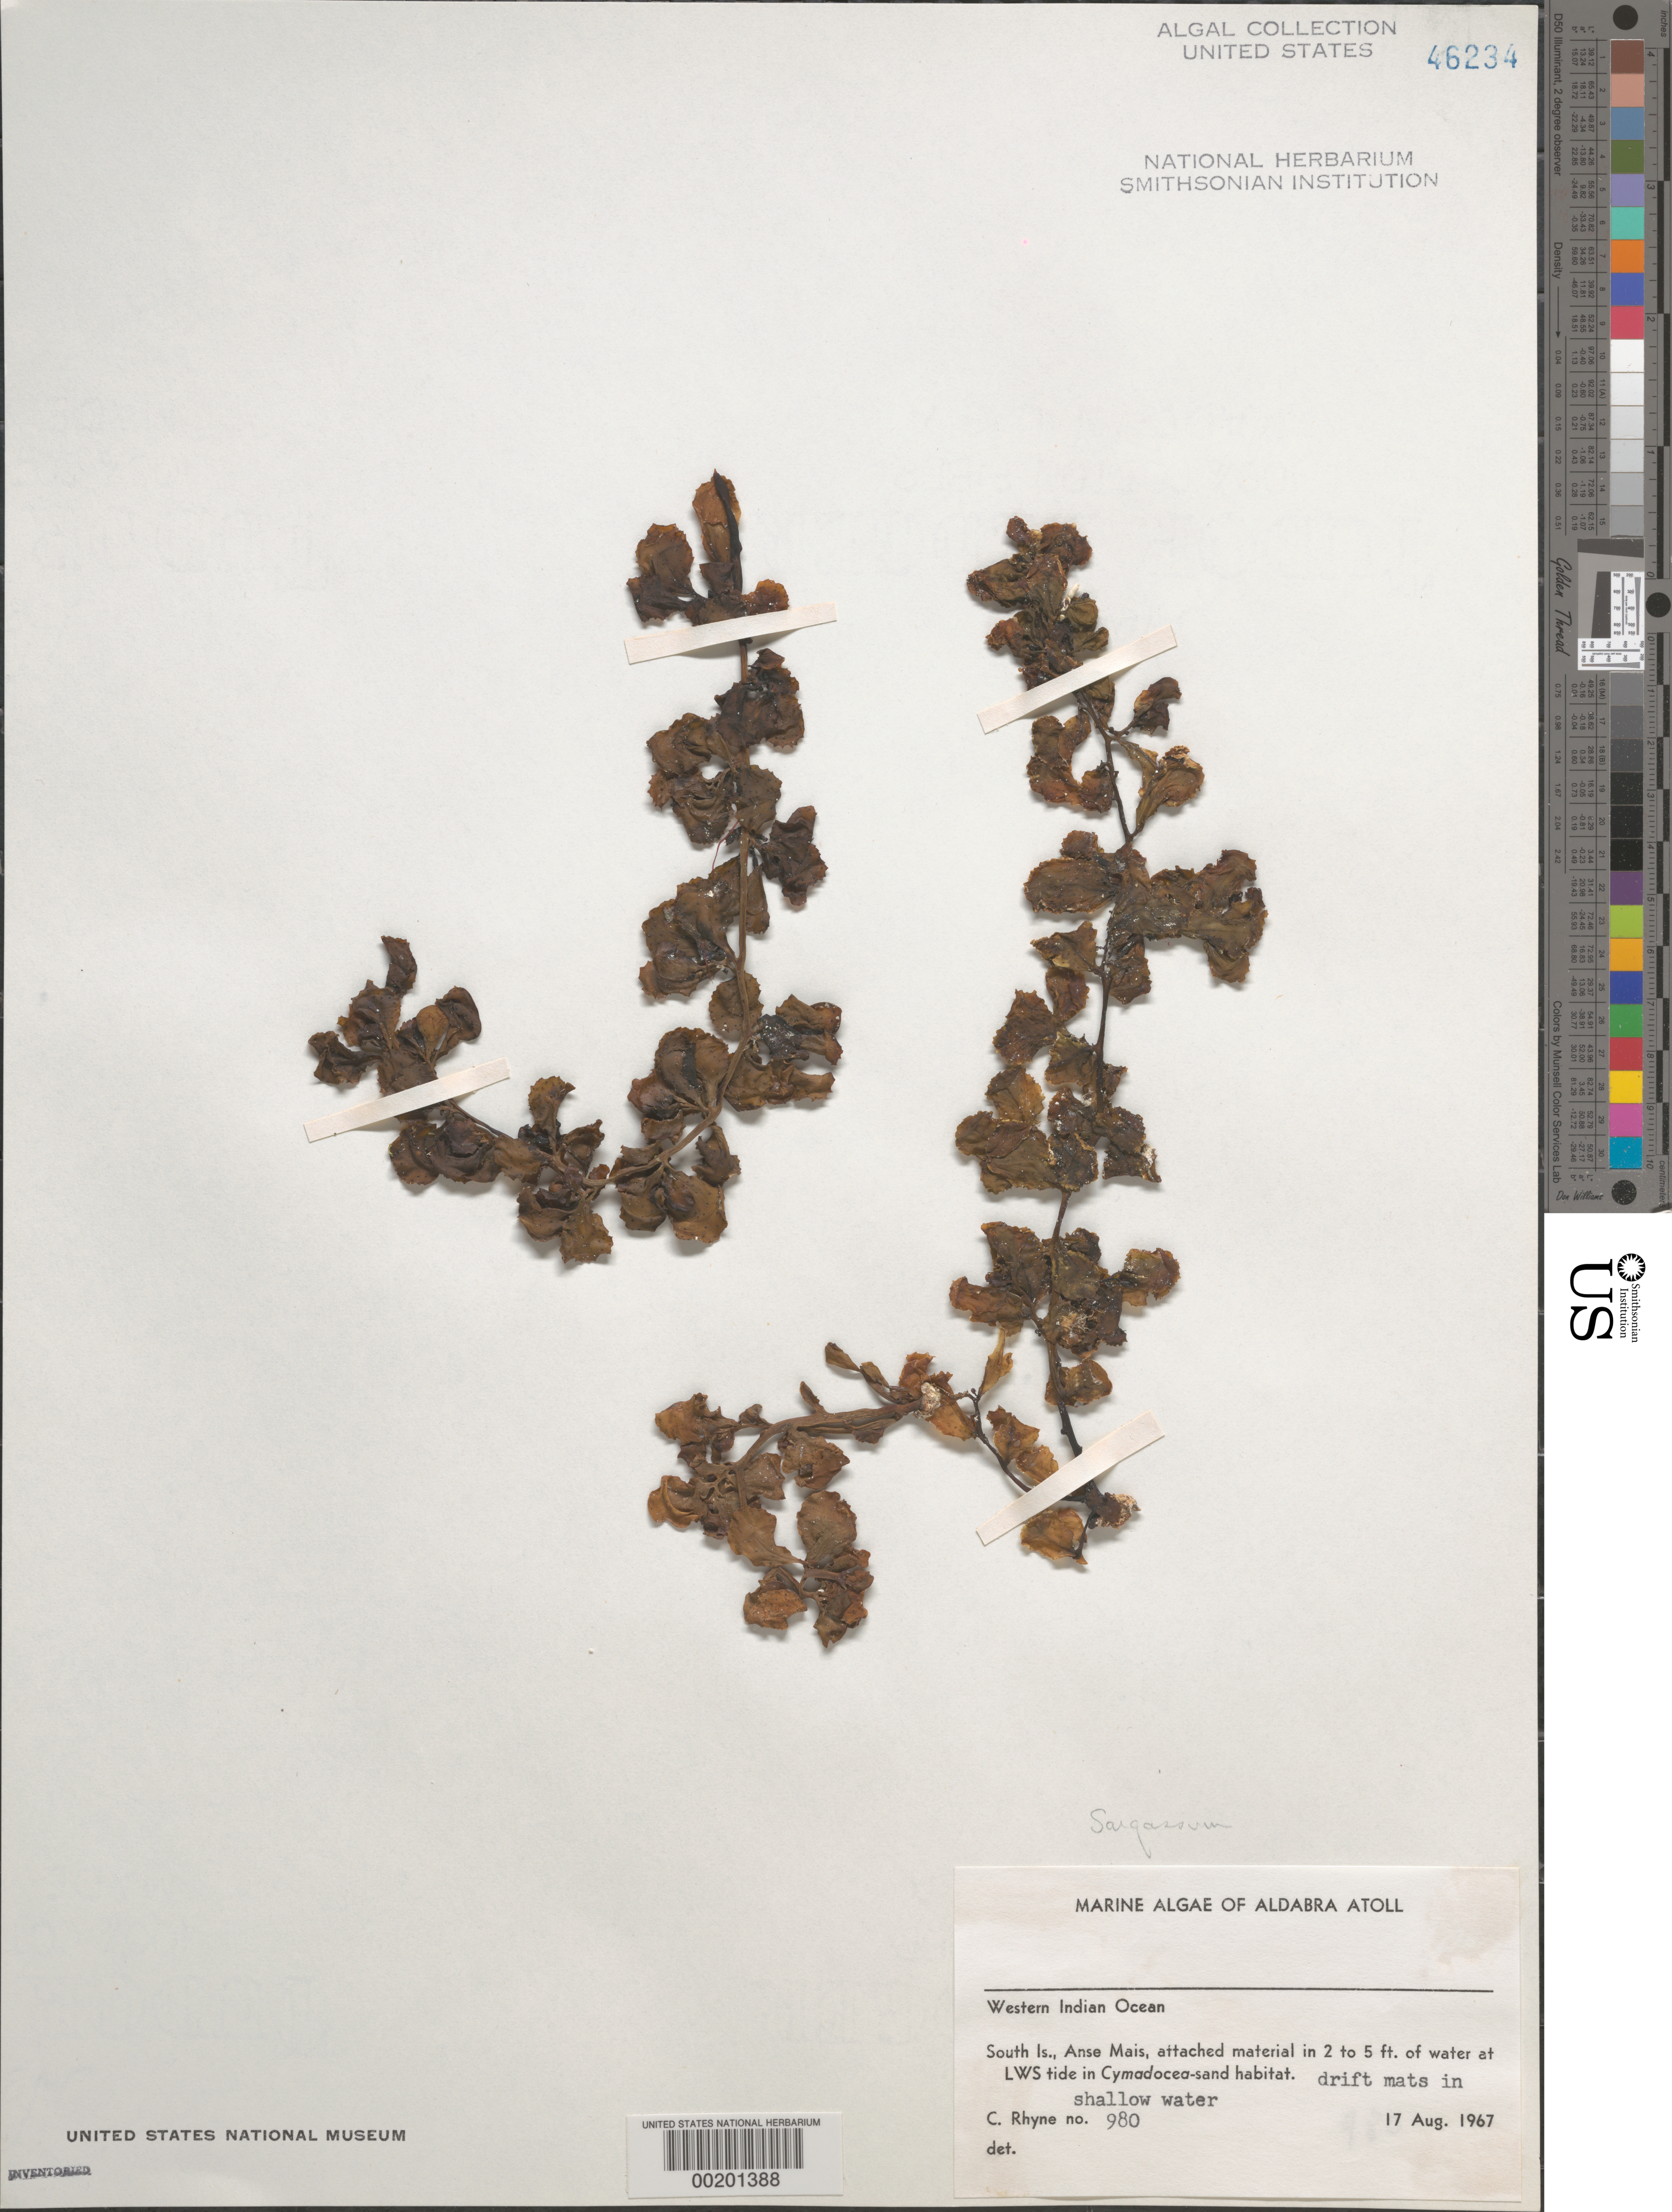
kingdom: Chromista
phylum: Ochrophyta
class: Phaeophyceae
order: Fucales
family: Sargassaceae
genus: Sargassum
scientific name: Sargassum sp.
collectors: C. Rhyne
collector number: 980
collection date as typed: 17 Aug 1967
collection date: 1967-08-17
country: Seychelles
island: Aldabra Atoll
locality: South Islet, Anse Mais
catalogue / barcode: US 46234